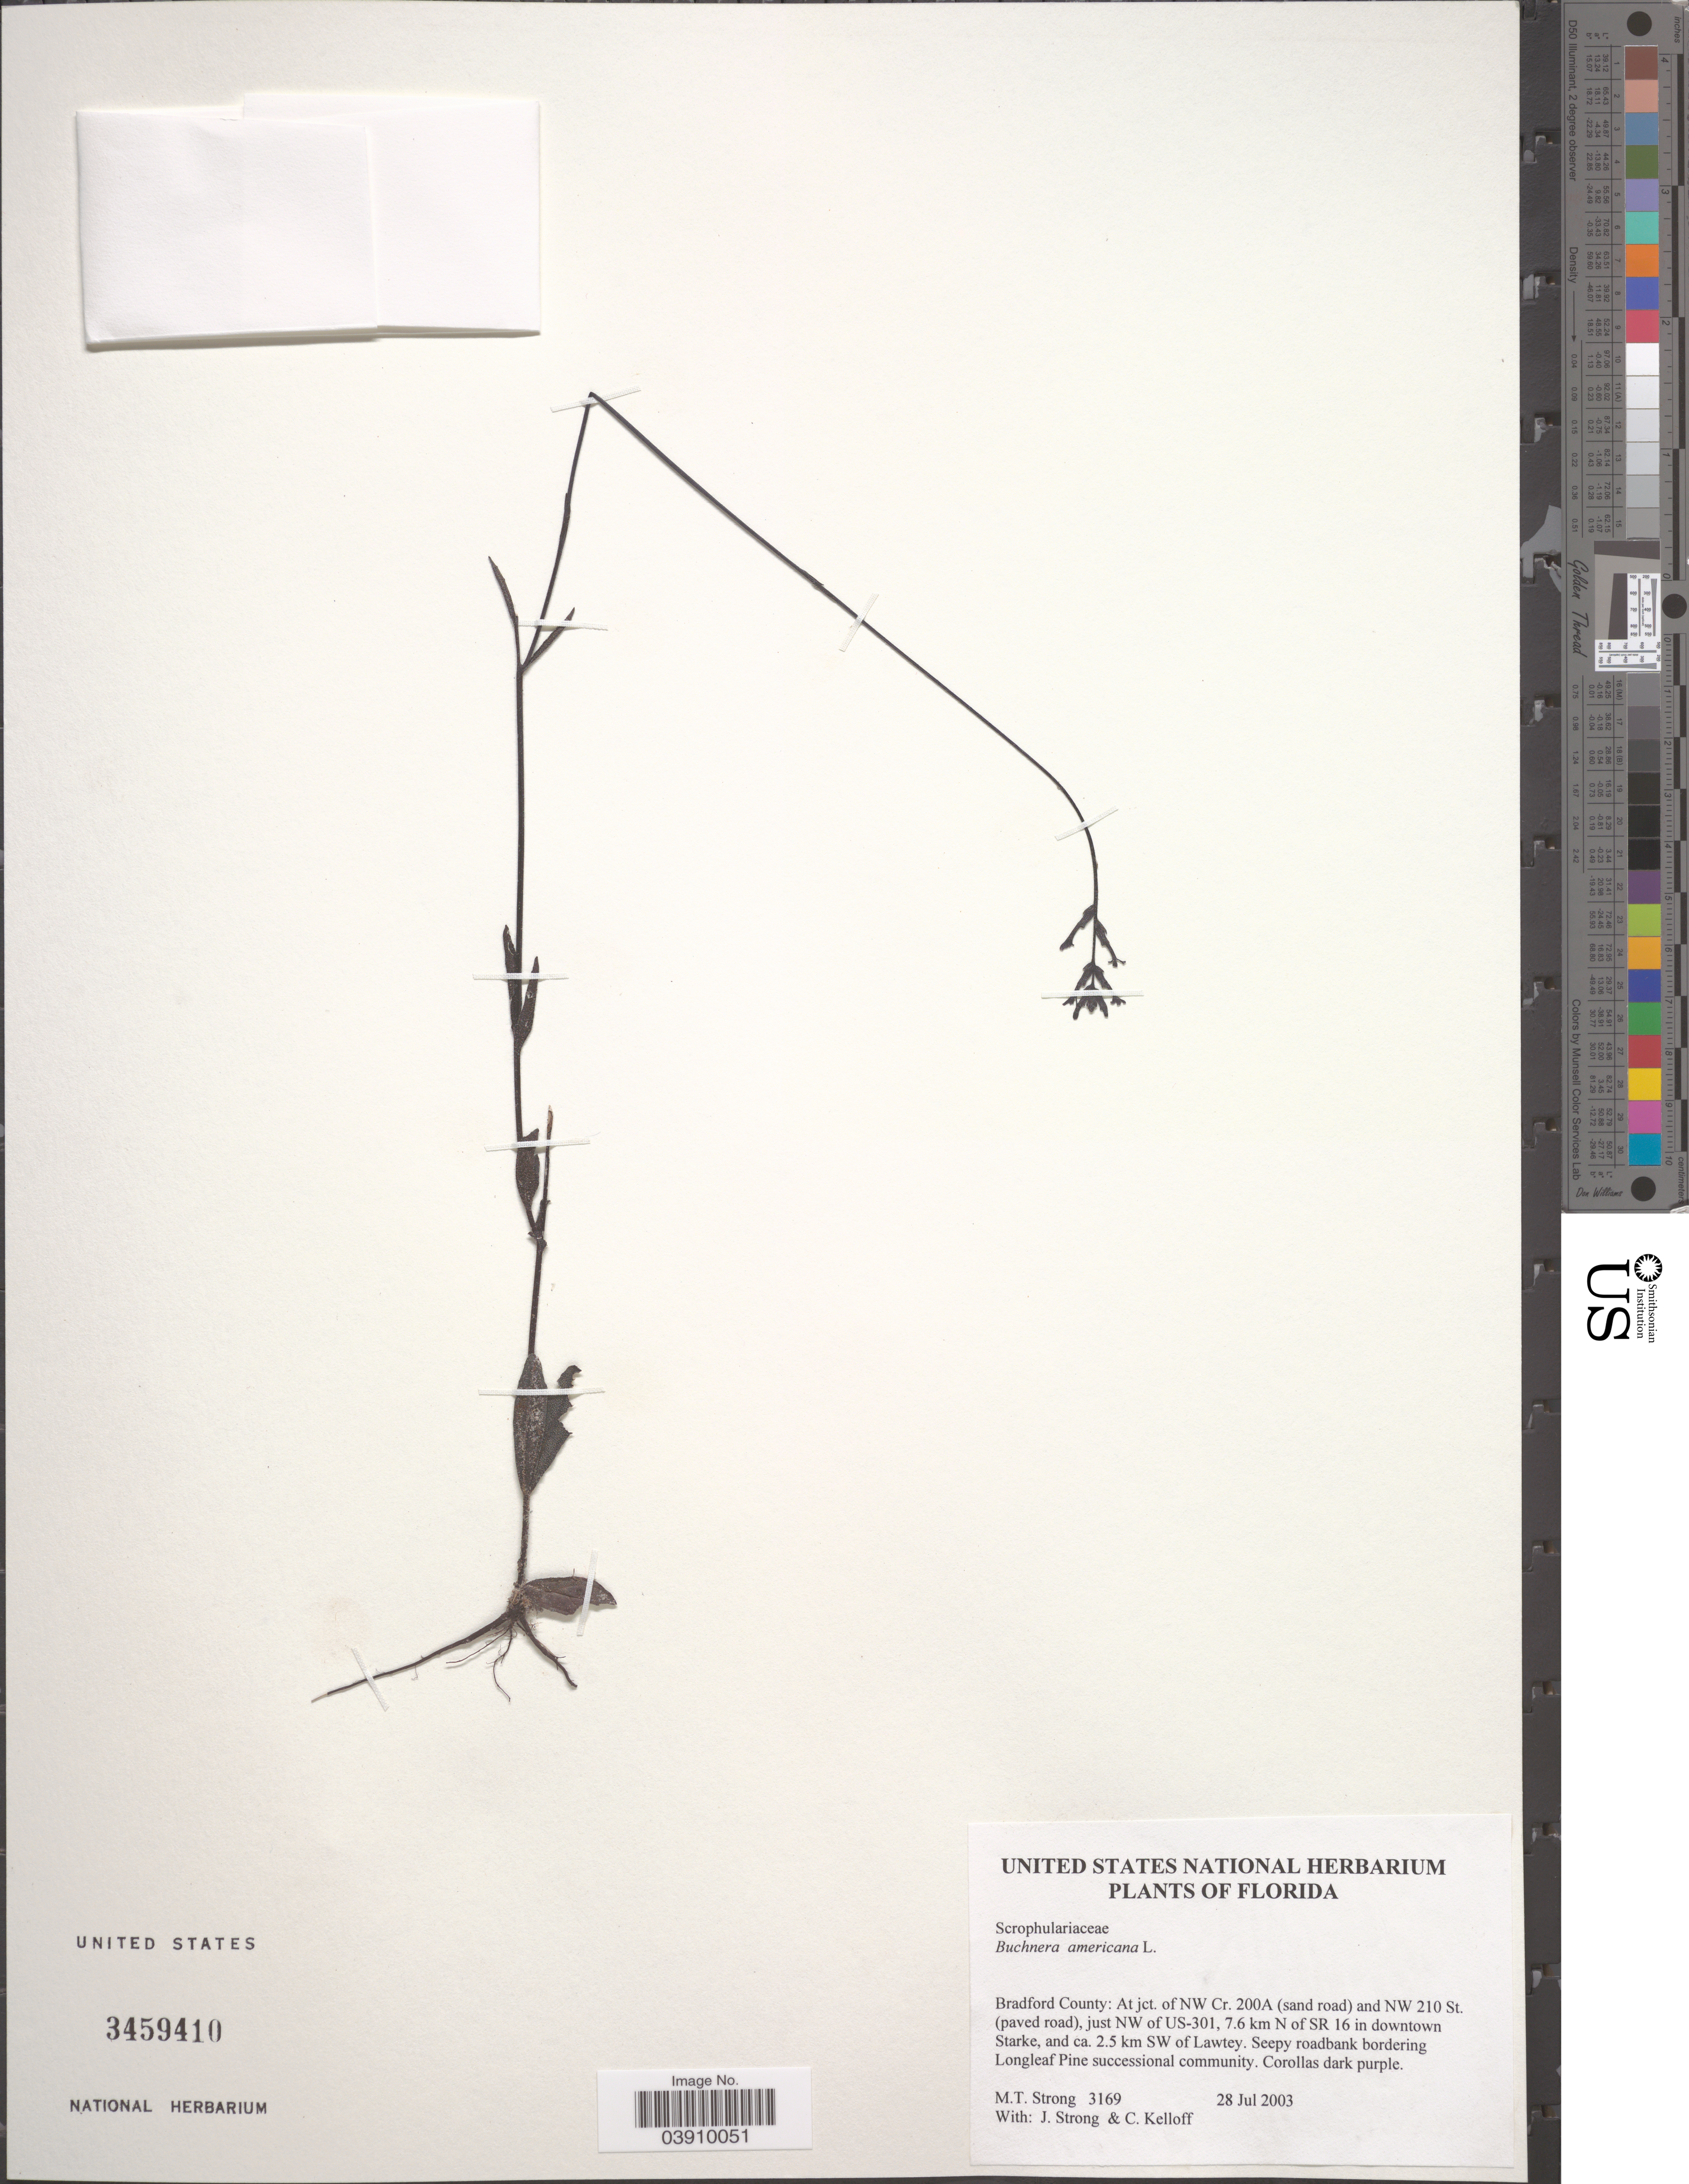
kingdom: Plantae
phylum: Tracheophyta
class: Magnoliopsida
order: Lamiales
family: Orobanchaceae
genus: Buchnera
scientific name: Buchnera americana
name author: L.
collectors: M. T. Strong, J. Strong & C. L. Kelloff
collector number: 3169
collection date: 2003-07-28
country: United States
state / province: Florida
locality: Bradford County: At jct. of NW Cr. 200A (sand road) and NW 210 St. (paved road), just NW of US-301, 7.6 km N of SR 16 in downtoan Starle, and ca. 2.5 km SW of lawtey.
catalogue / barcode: US 3459410